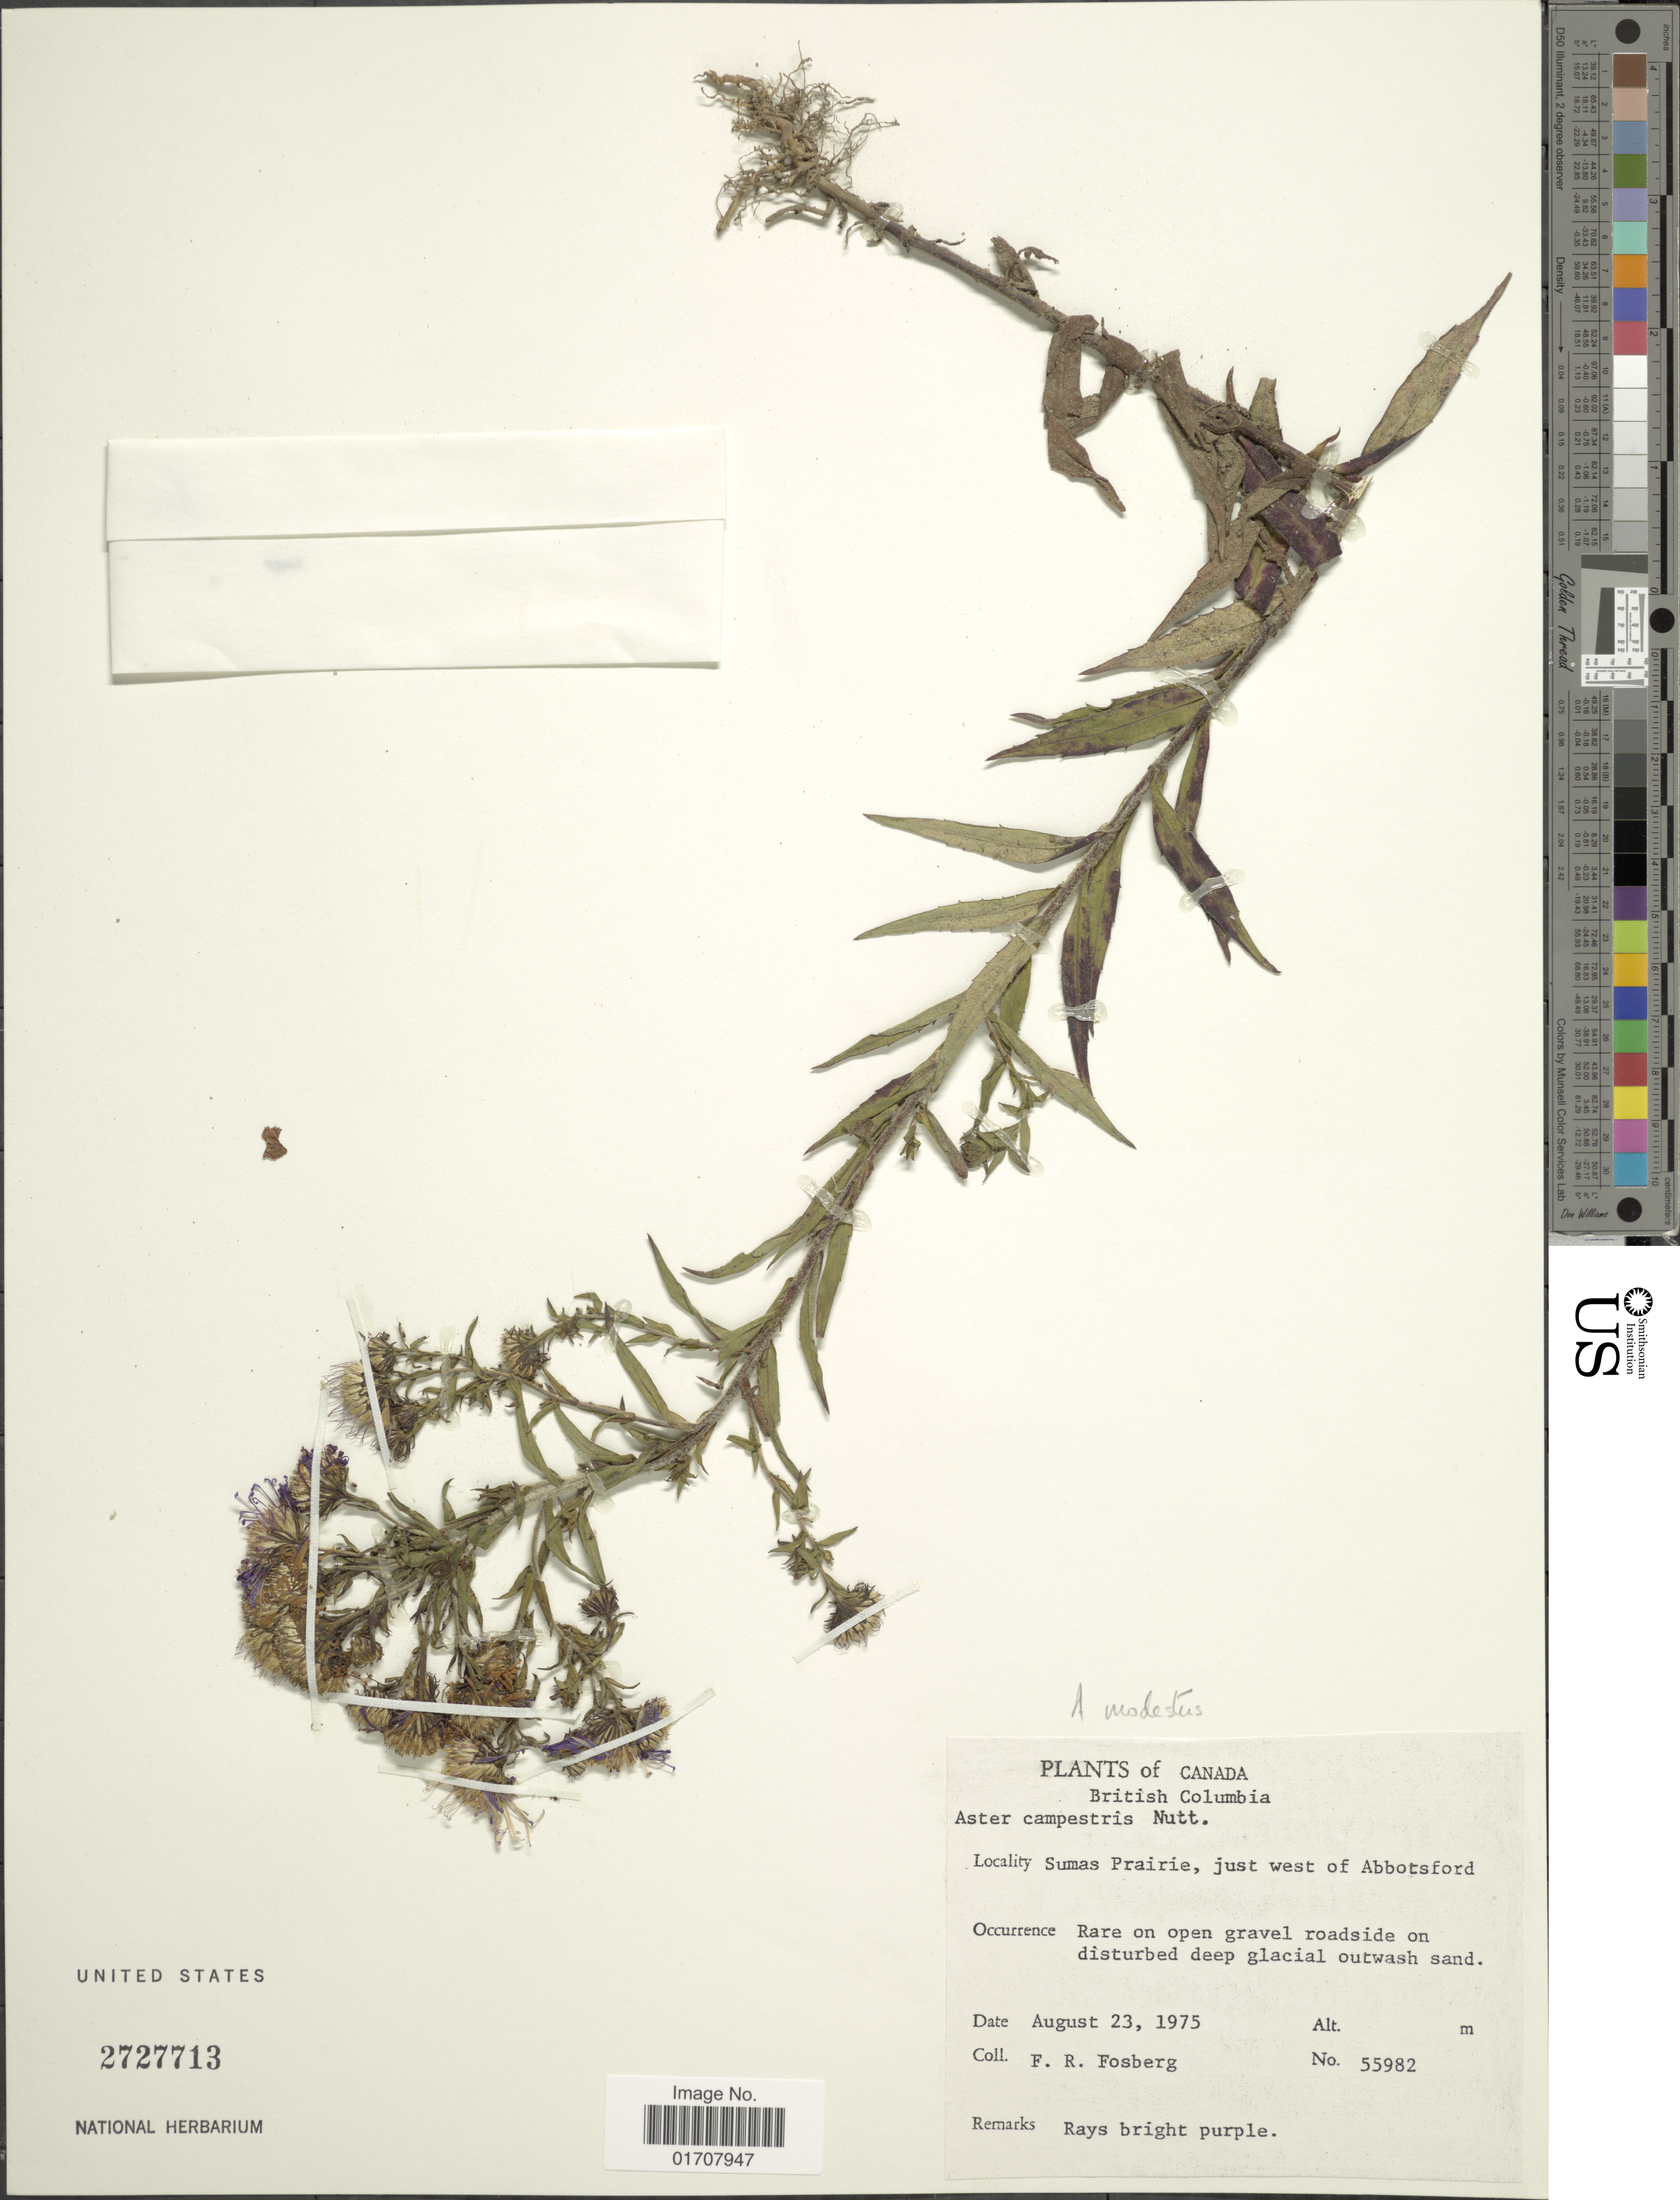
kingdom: Plantae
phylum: Tracheophyta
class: Magnoliopsida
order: Asterales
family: Asteraceae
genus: Canadanthus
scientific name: Canadanthus modestus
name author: (Lindl.) G.L. Nesom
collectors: F. R. Fosberg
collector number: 55982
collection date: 1975-08-23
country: Canada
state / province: British Columbia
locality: Sumas Prairie, just west of Abbotsford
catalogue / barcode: US 2727713